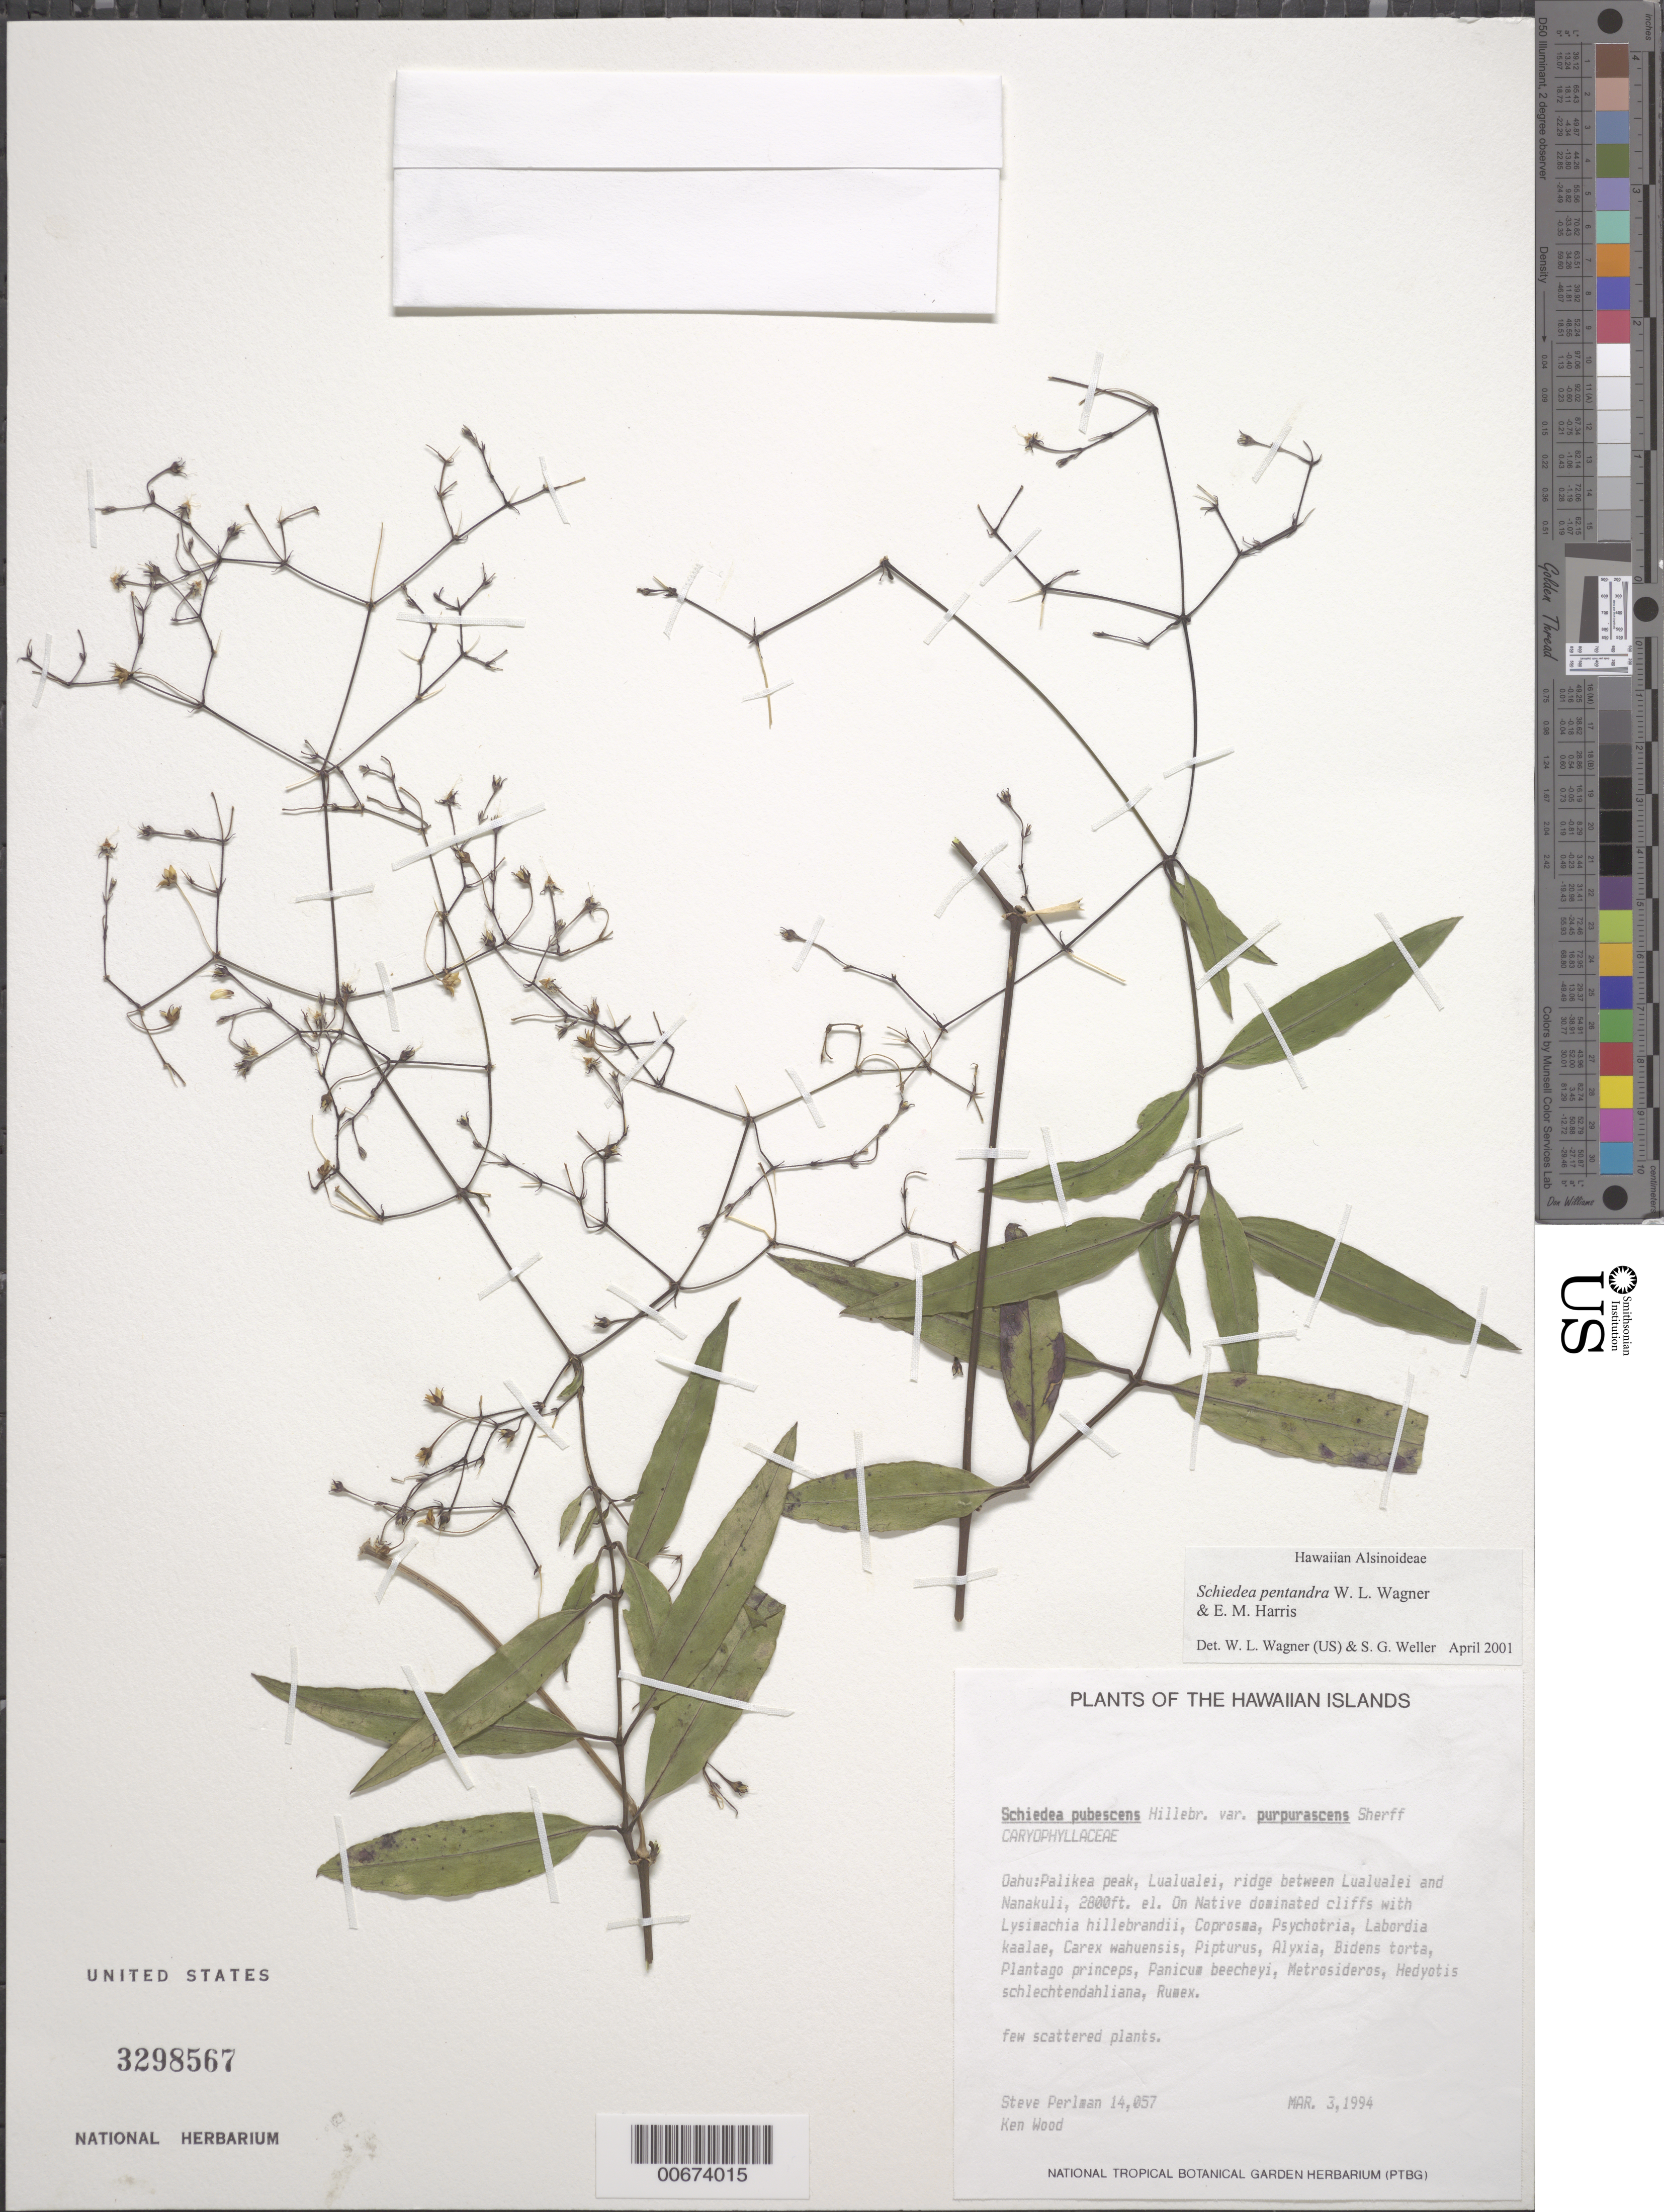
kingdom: Plantae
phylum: Tracheophyta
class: Magnoliopsida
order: Caryophyllales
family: Caryophyllaceae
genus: Schiedea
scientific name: Schiedea pentandra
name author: W.L. Wagner & E.M. Harris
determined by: Wagner, W. L.; Weller, Stephen G.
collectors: S. P. Perlman & K. Wood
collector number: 14057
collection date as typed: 3 Mar 1994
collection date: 1994-03-03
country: United States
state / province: Hawaii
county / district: Honolulu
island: Oahu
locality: Palikea peak, Lualualei, ridge between Lualualei and Nanakuli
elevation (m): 853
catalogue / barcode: US 3298567